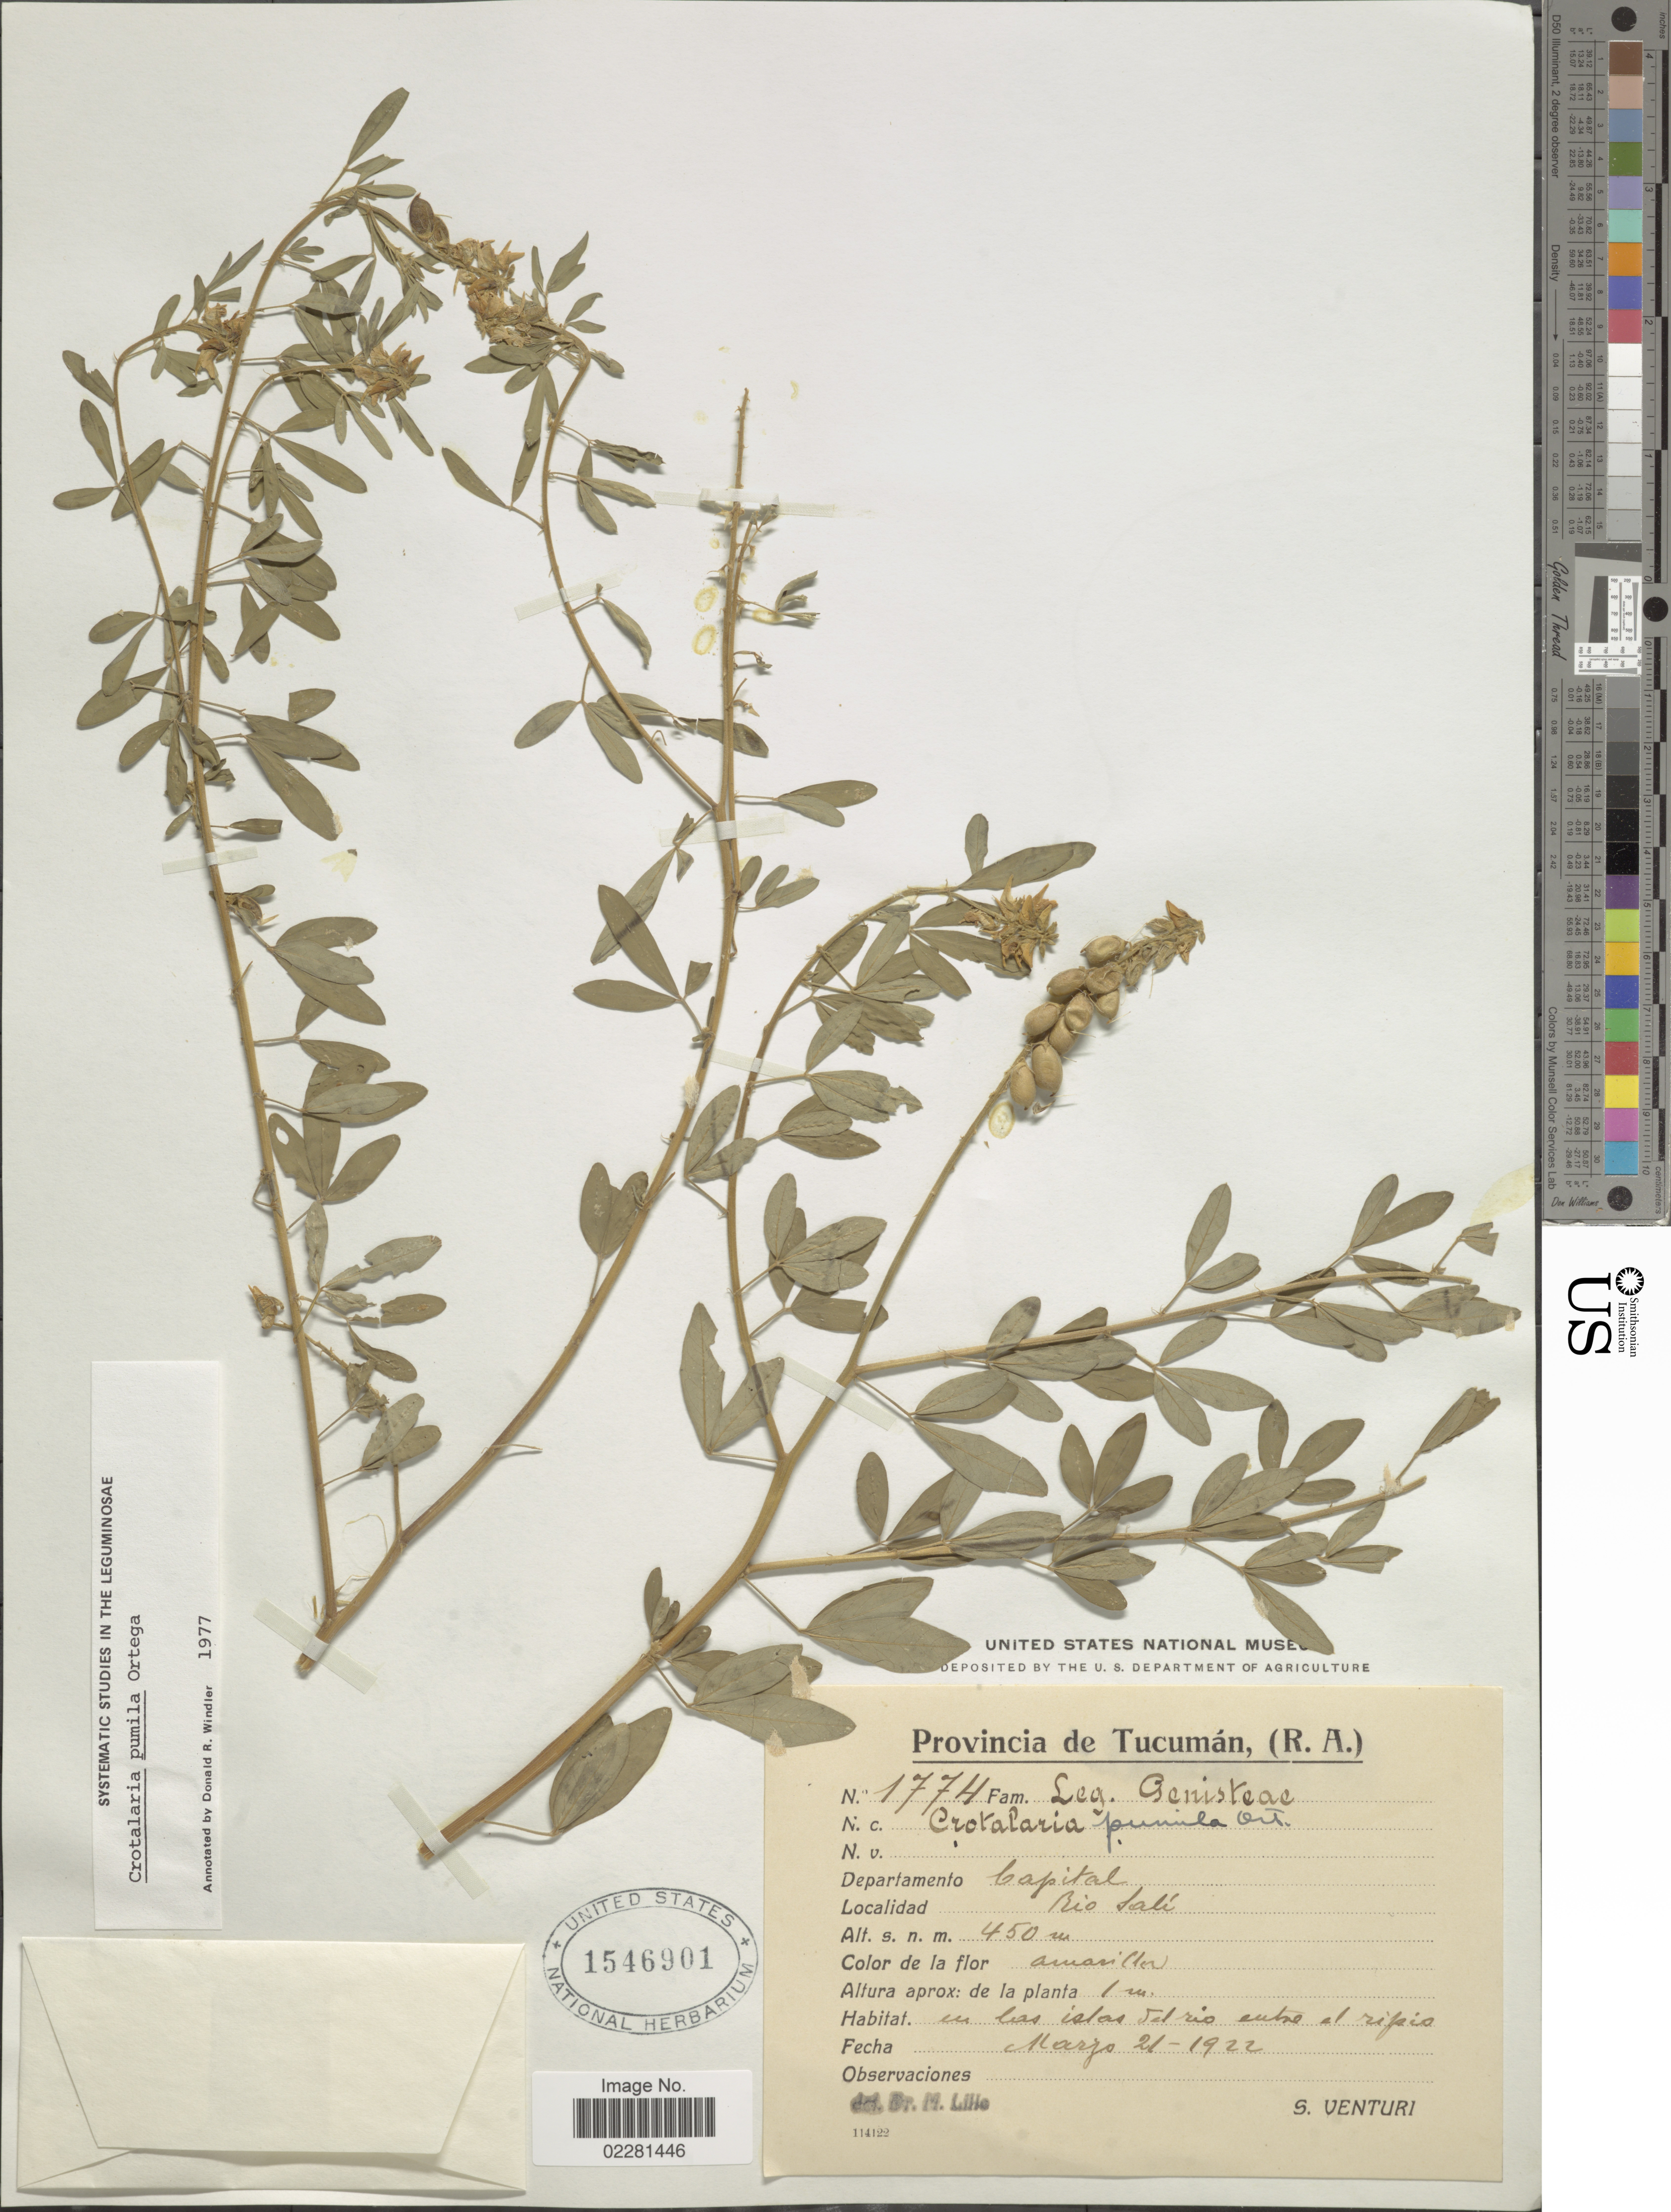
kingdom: Plantae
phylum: Tracheophyta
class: Magnoliopsida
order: Fabales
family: Fabaceae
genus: Crotalaria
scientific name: Crotalaria pumila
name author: Ortega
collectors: S. Venturi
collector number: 1774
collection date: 1922-03-21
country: Argentina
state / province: Tucuman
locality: Departamento Capital, Rio Sali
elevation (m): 450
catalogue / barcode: US 1546901